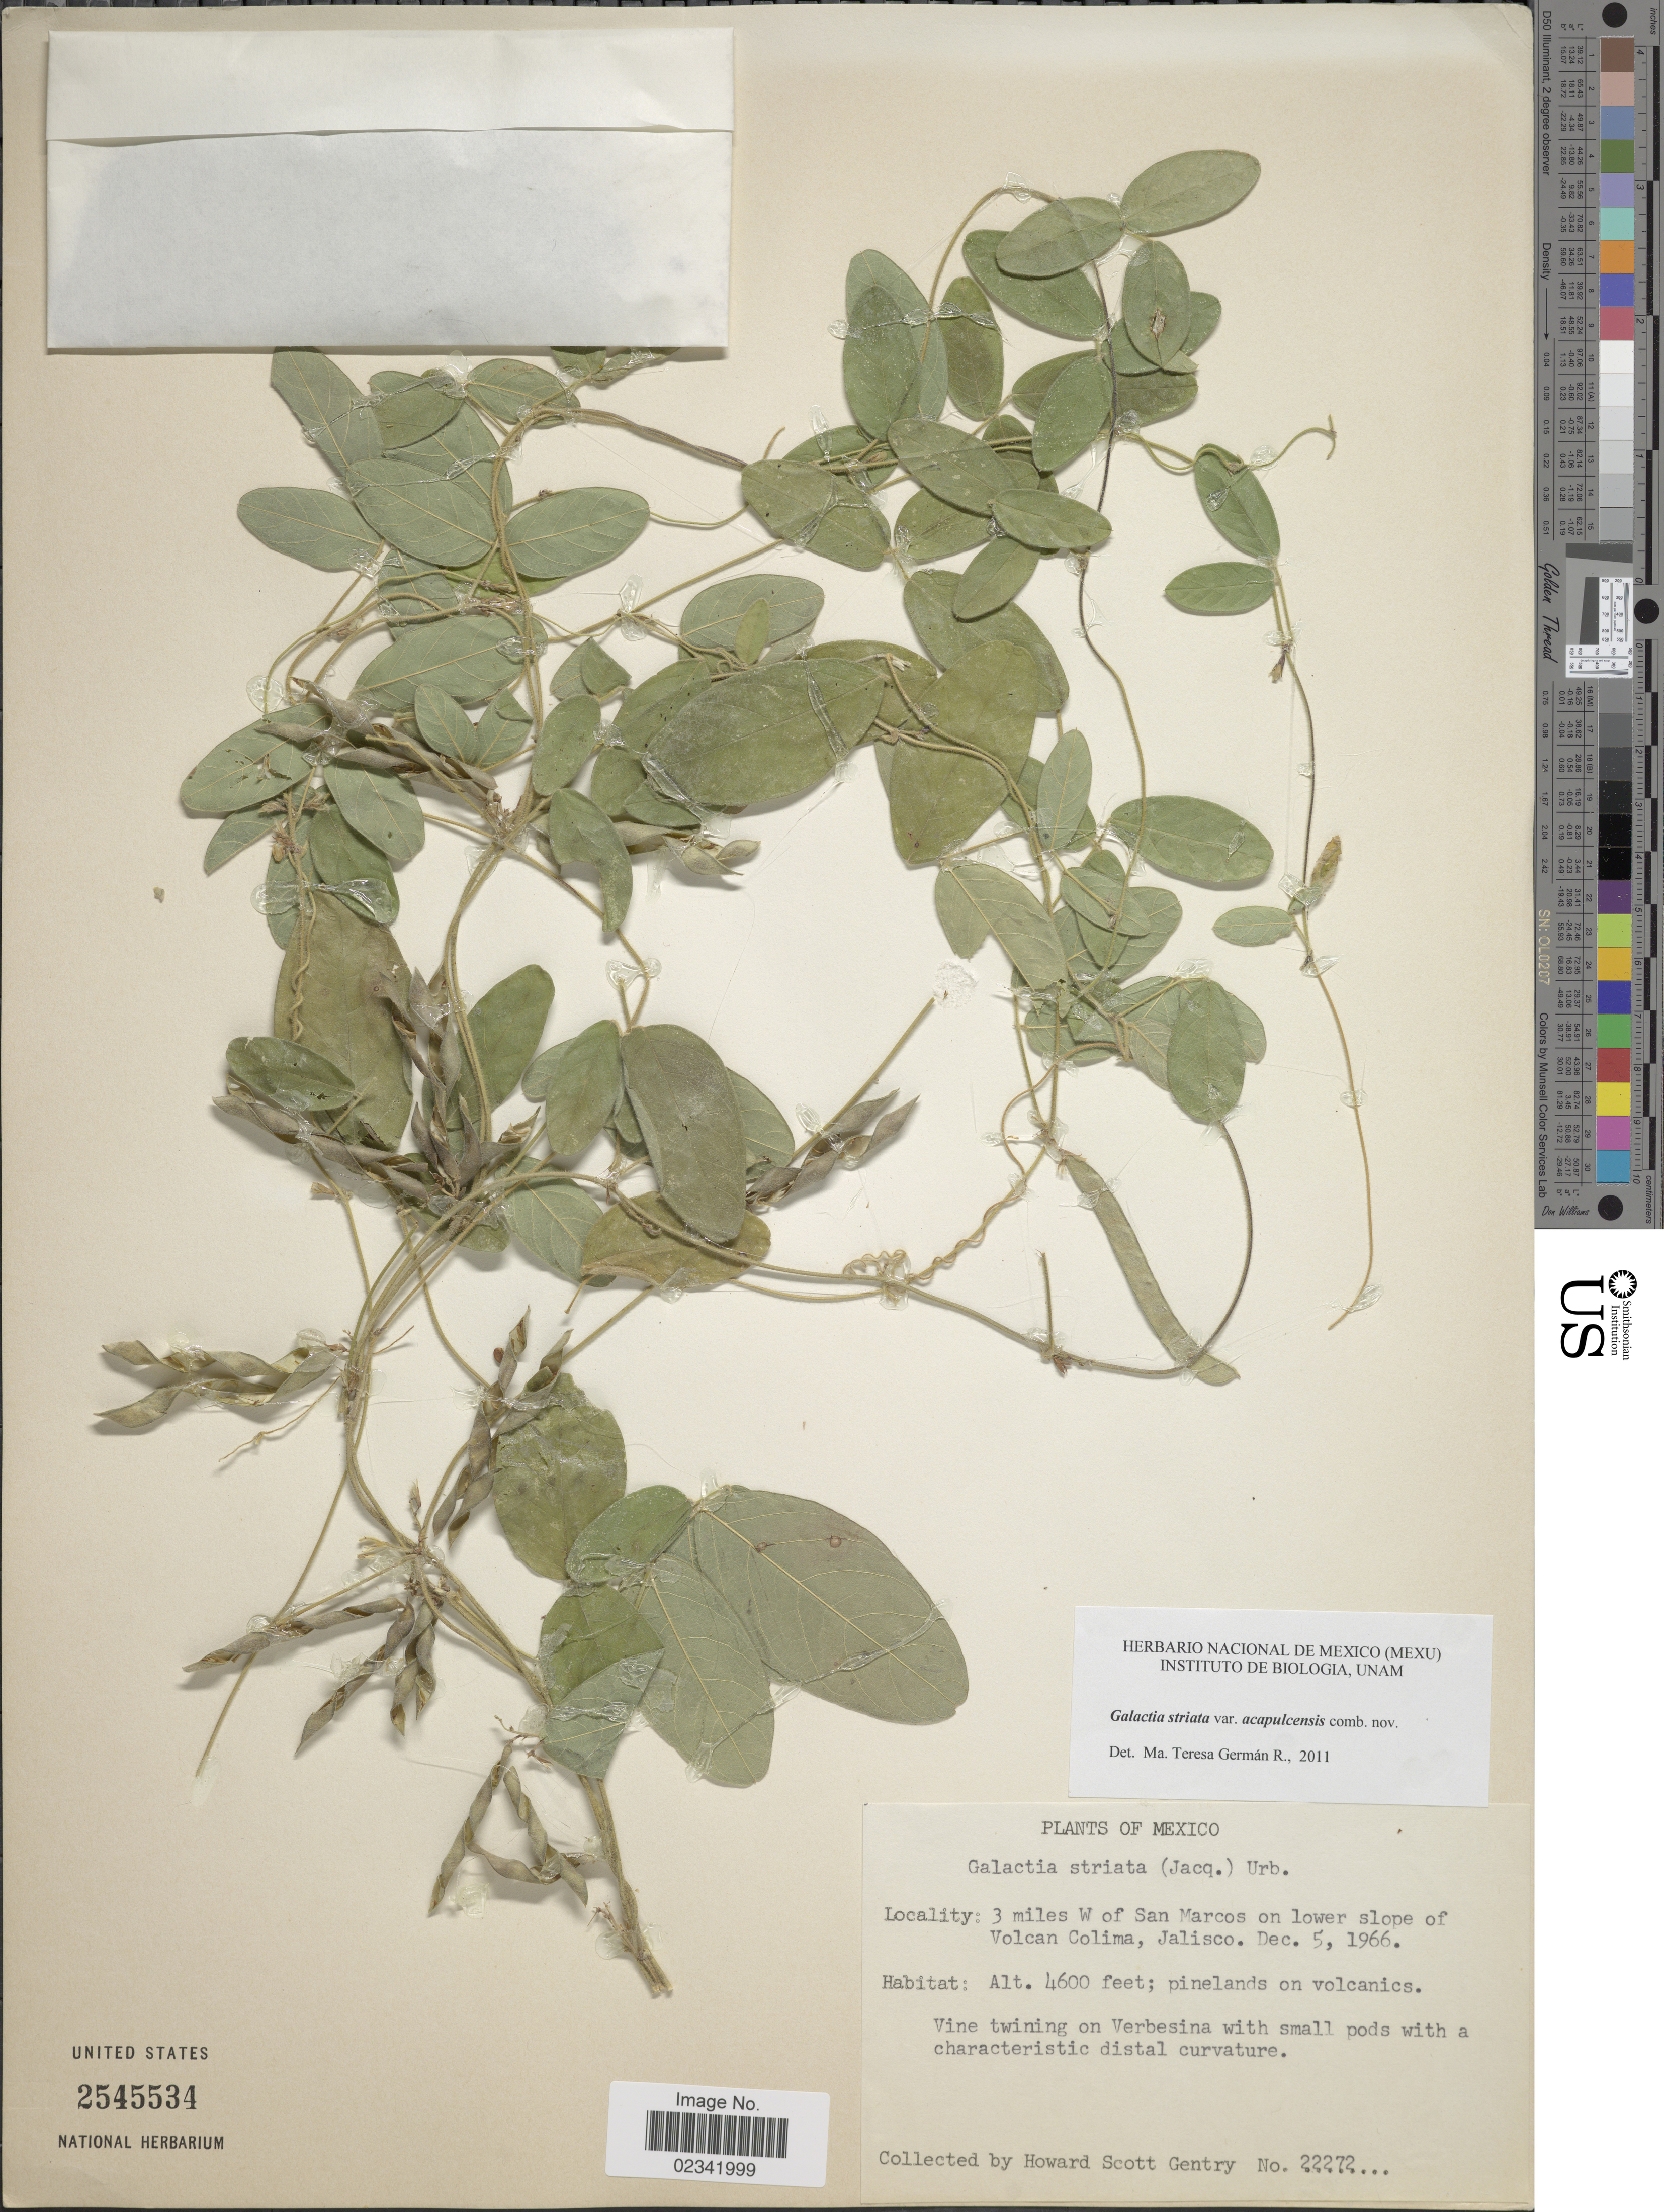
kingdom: Plantae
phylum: Tracheophyta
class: Magnoliopsida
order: Fabales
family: Fabaceae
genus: Galactia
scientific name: Galactia acapulcensis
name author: Rose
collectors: H. S. Gentry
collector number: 22272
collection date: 1966-12-05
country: Mexico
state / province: Jalisco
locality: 3 miles W of San Marcos on lower slope of Volcan Colima, Jalisco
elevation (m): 1402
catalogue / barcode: US 2545534